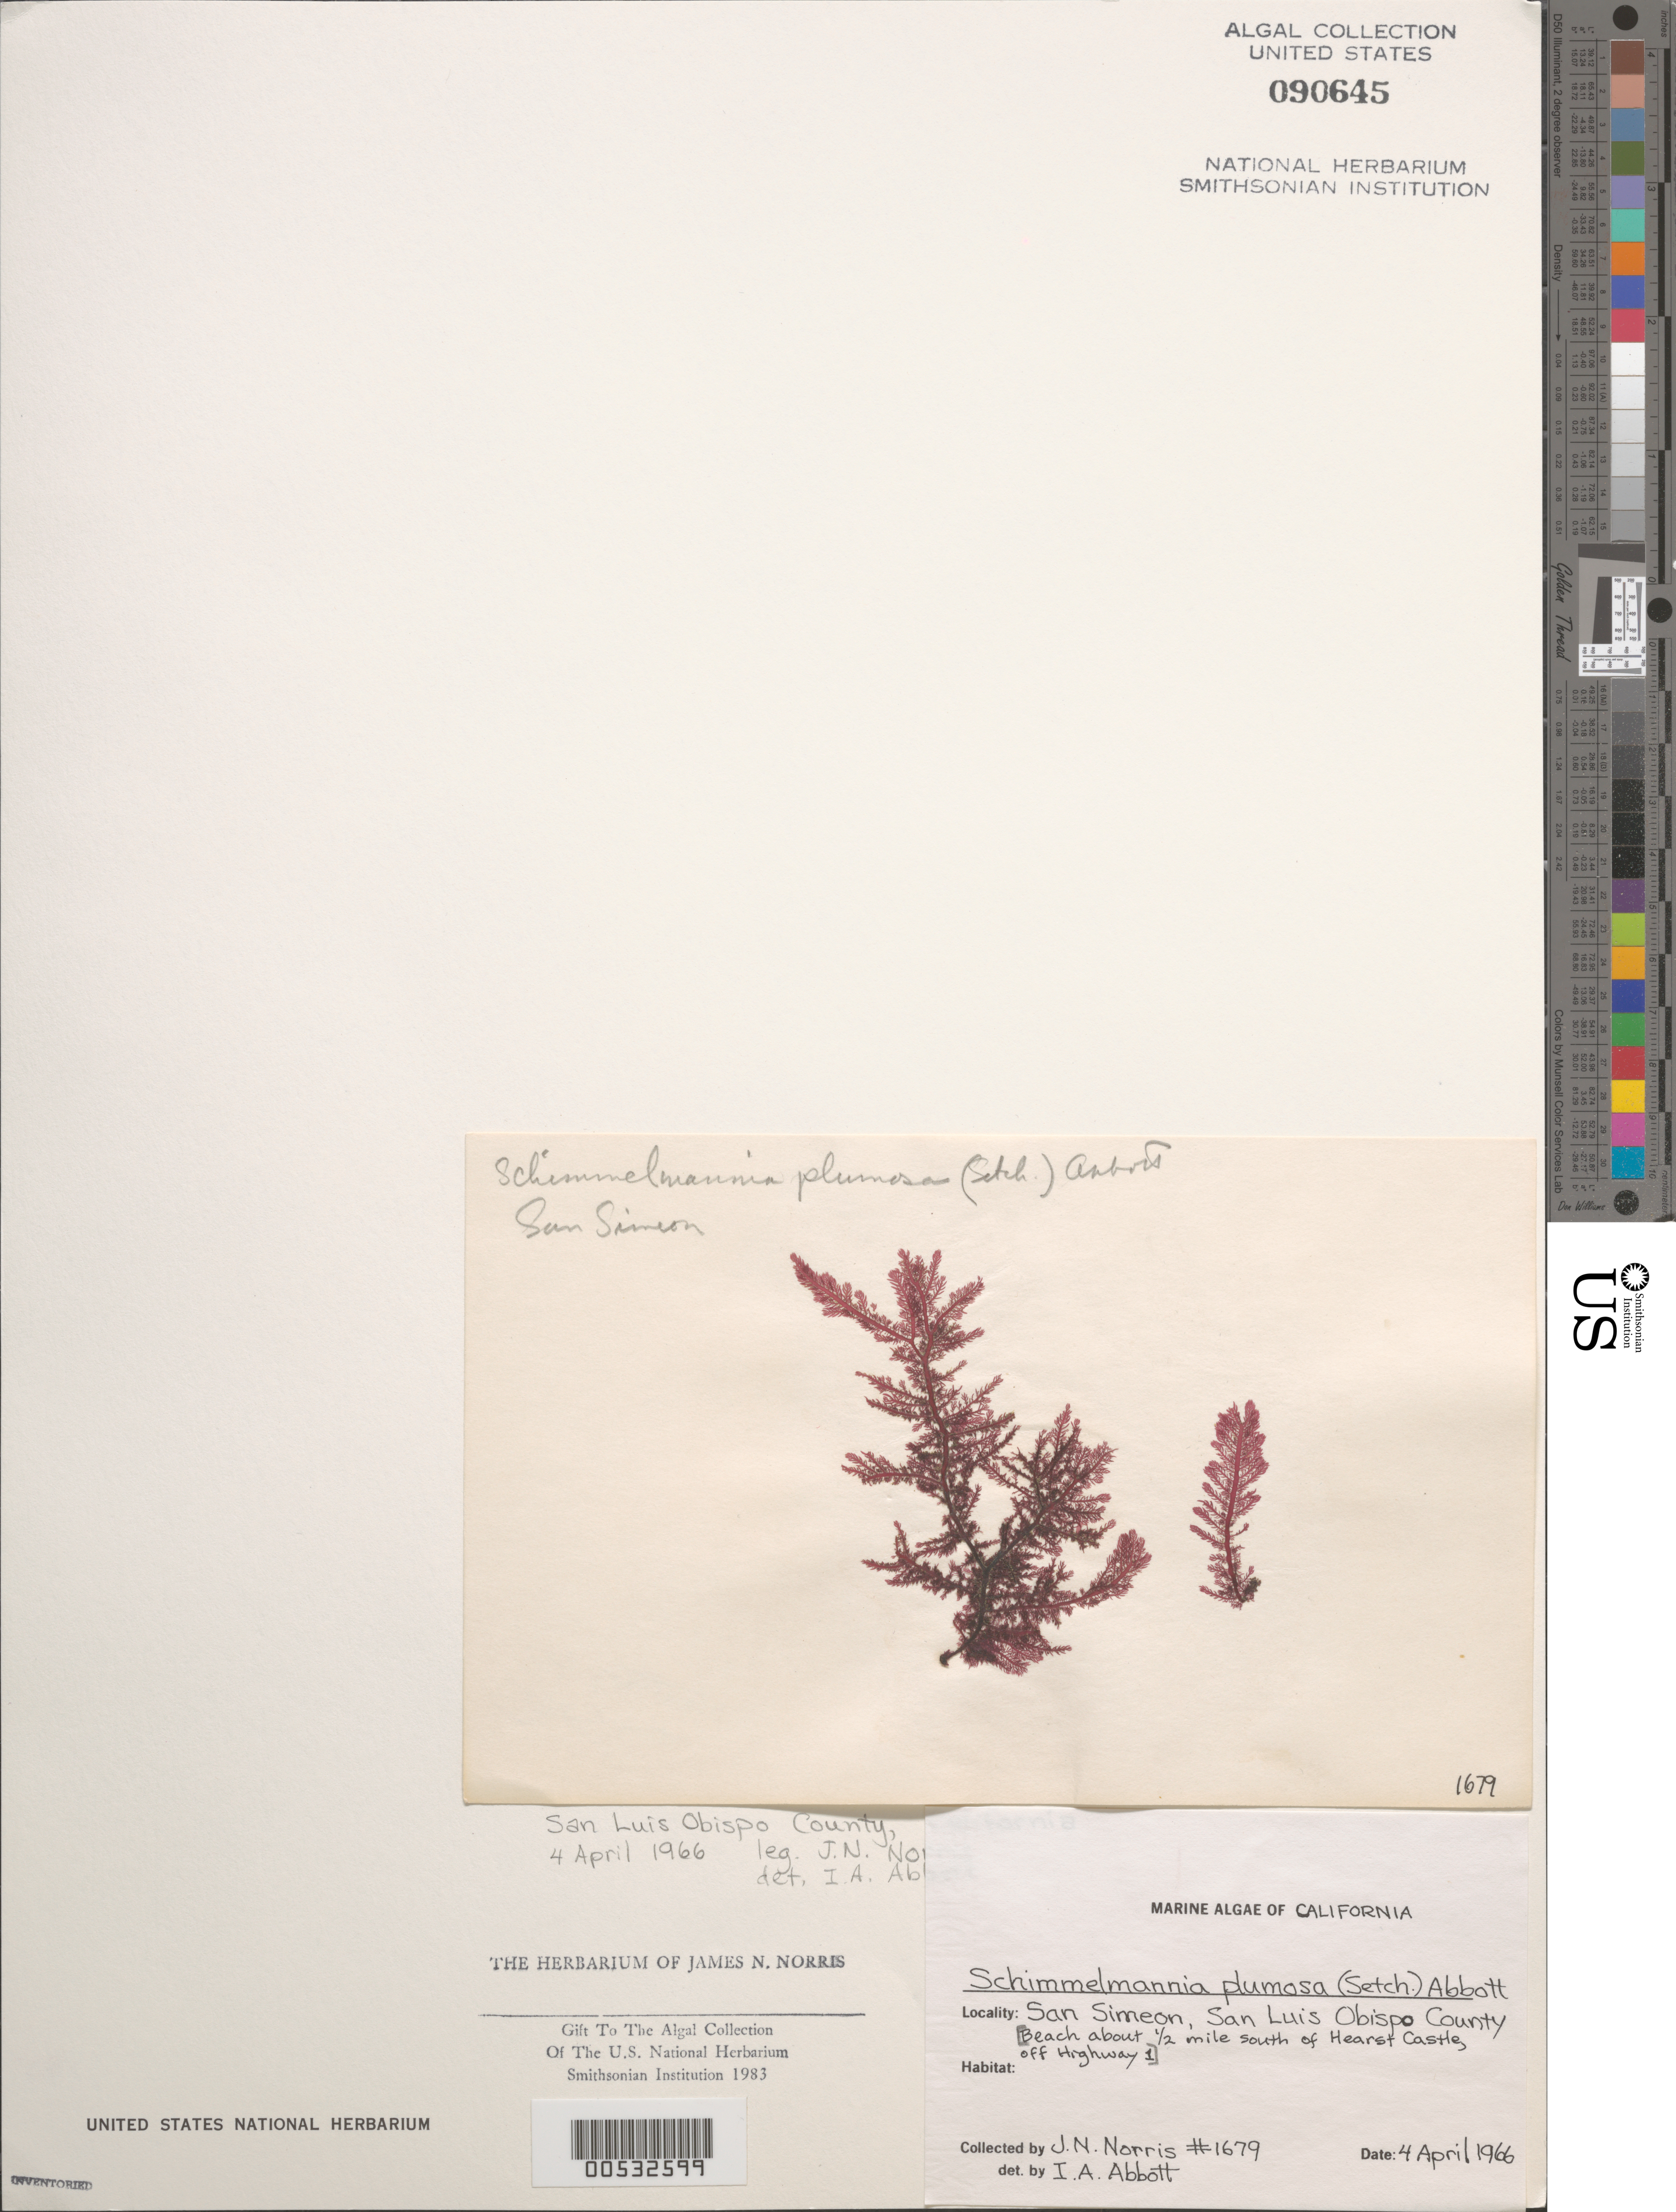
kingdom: Plantae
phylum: Rhodophyta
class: Florideophyceae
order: Gigartinales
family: Gloiosiphoniaceae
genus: Schimmelmannia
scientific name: Schimmelmannia plumosa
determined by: Abbott, Isabella A.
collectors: J. N. Norris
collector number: JN-1679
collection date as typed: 04 Apr 1966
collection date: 1966-04-04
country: United States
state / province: California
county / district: San Luis Obispo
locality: San Simeon, beach ca. 1/2 mile south of Hearst Castle, off Highway 1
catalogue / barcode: US 90645